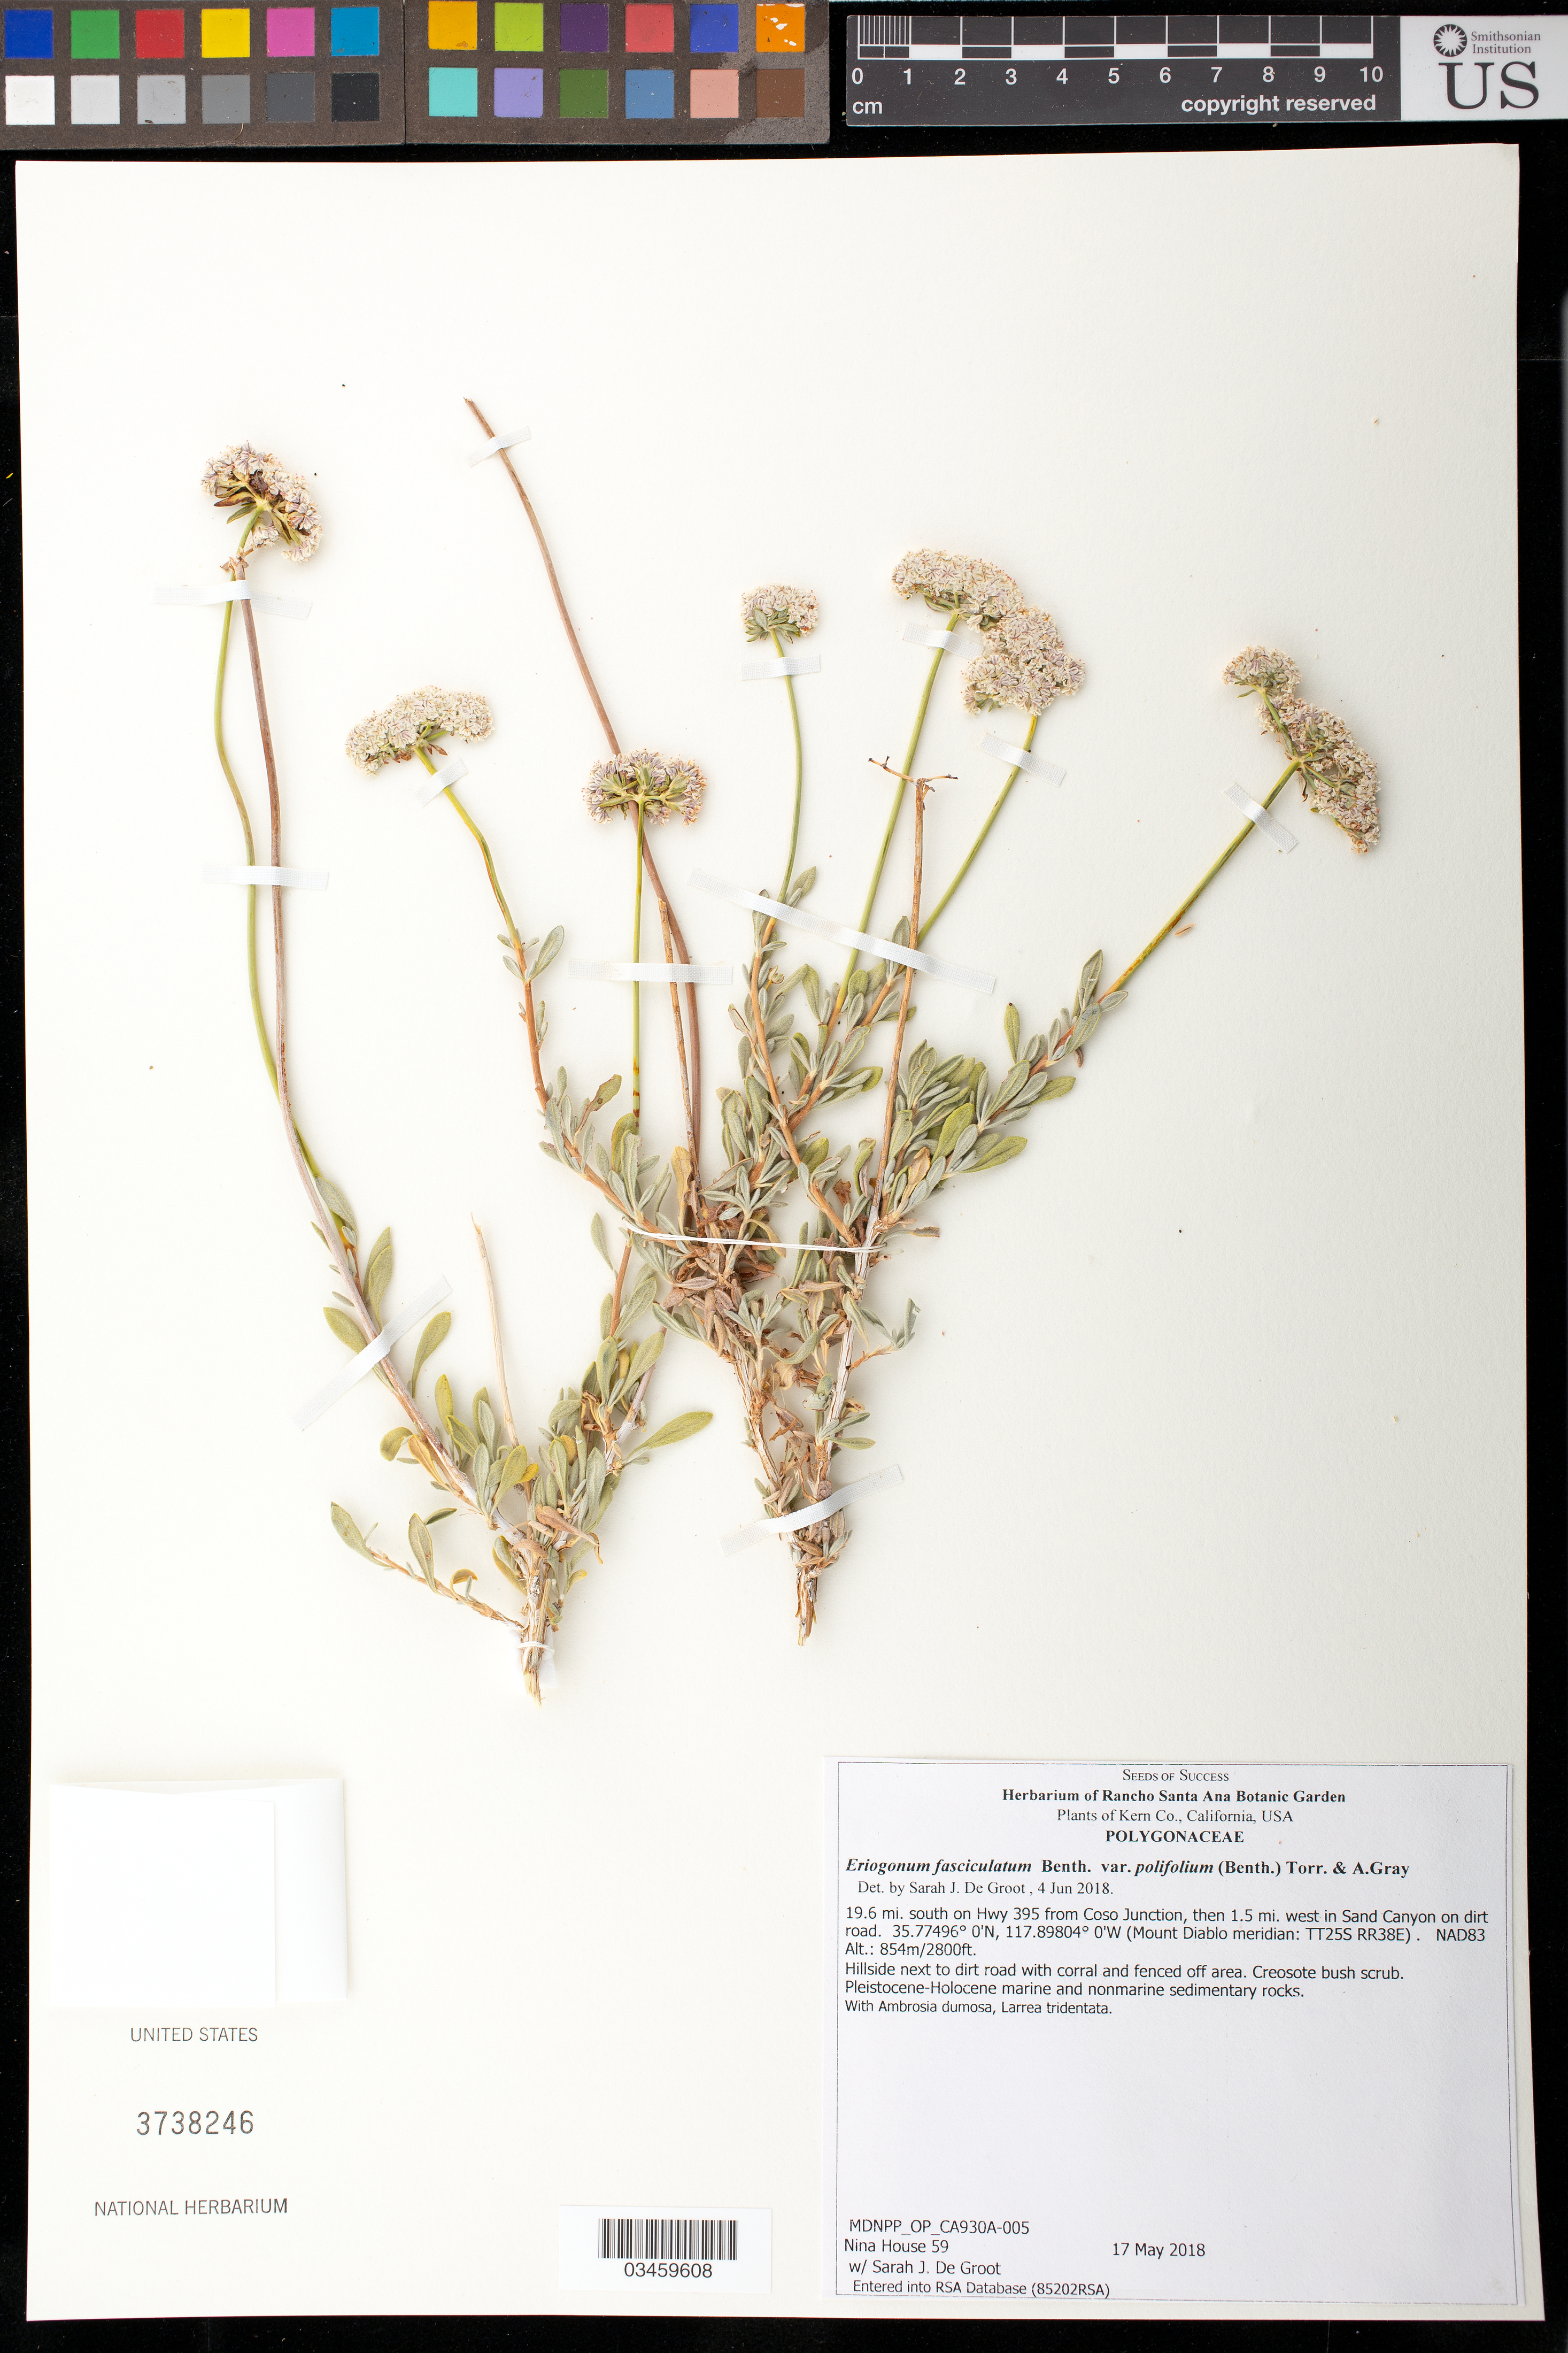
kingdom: Plantae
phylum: Tracheophyta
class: Magnoliopsida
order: Caryophyllales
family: Polygonaceae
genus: Eriogonum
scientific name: Eriogonum fasciculatum var. polifolium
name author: (Benth.) Torr. & A. Gray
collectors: N. House & S. De Groot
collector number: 59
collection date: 2018-05-17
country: United States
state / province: California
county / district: Kern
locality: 19.6 mi. S on Hwy 395 from Coso Junction, then 1.5 mi. W in Sand Canyon on dirt road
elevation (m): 854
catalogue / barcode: US 3738246